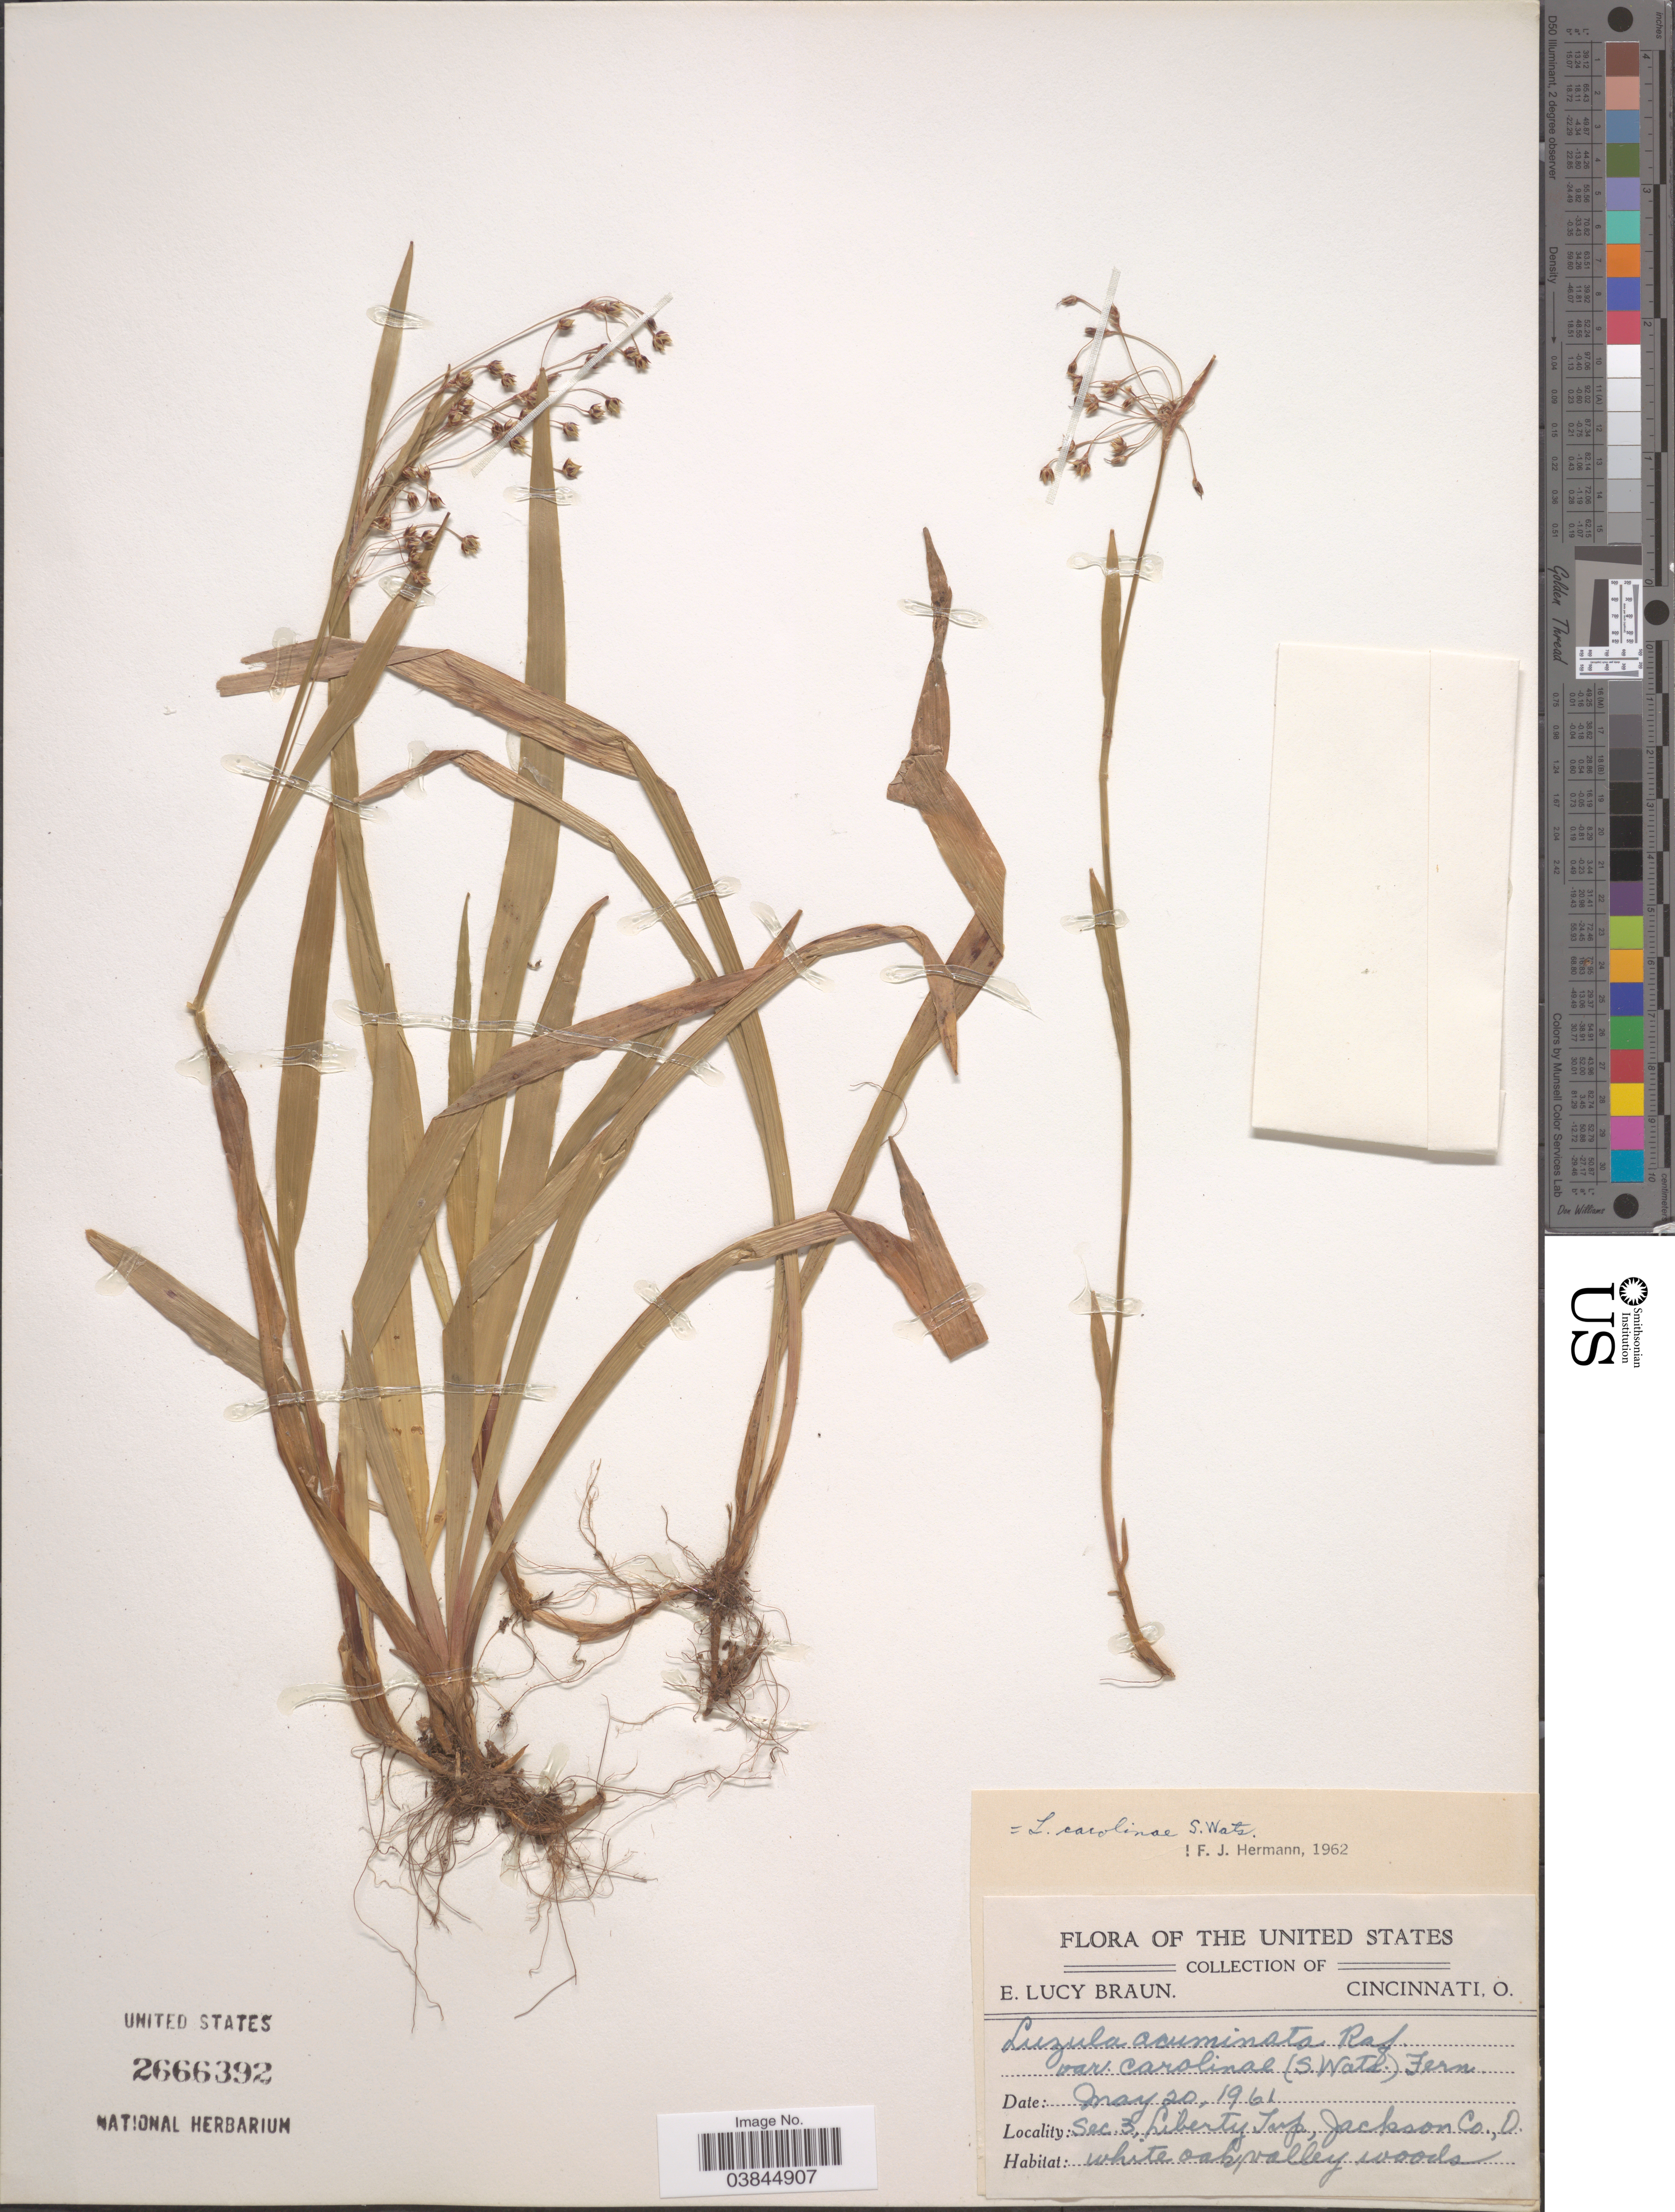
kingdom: Plantae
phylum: Tracheophyta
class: Liliopsida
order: Poales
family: Juncaceae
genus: Luzula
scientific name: Luzula acuminata var. carolinae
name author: (S. Watson) Fernald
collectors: E. L. Braun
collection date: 1961-05-20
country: United States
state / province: Ohio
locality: Sec. 3, Liberty Twp, Jackson Co.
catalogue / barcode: US 2666392